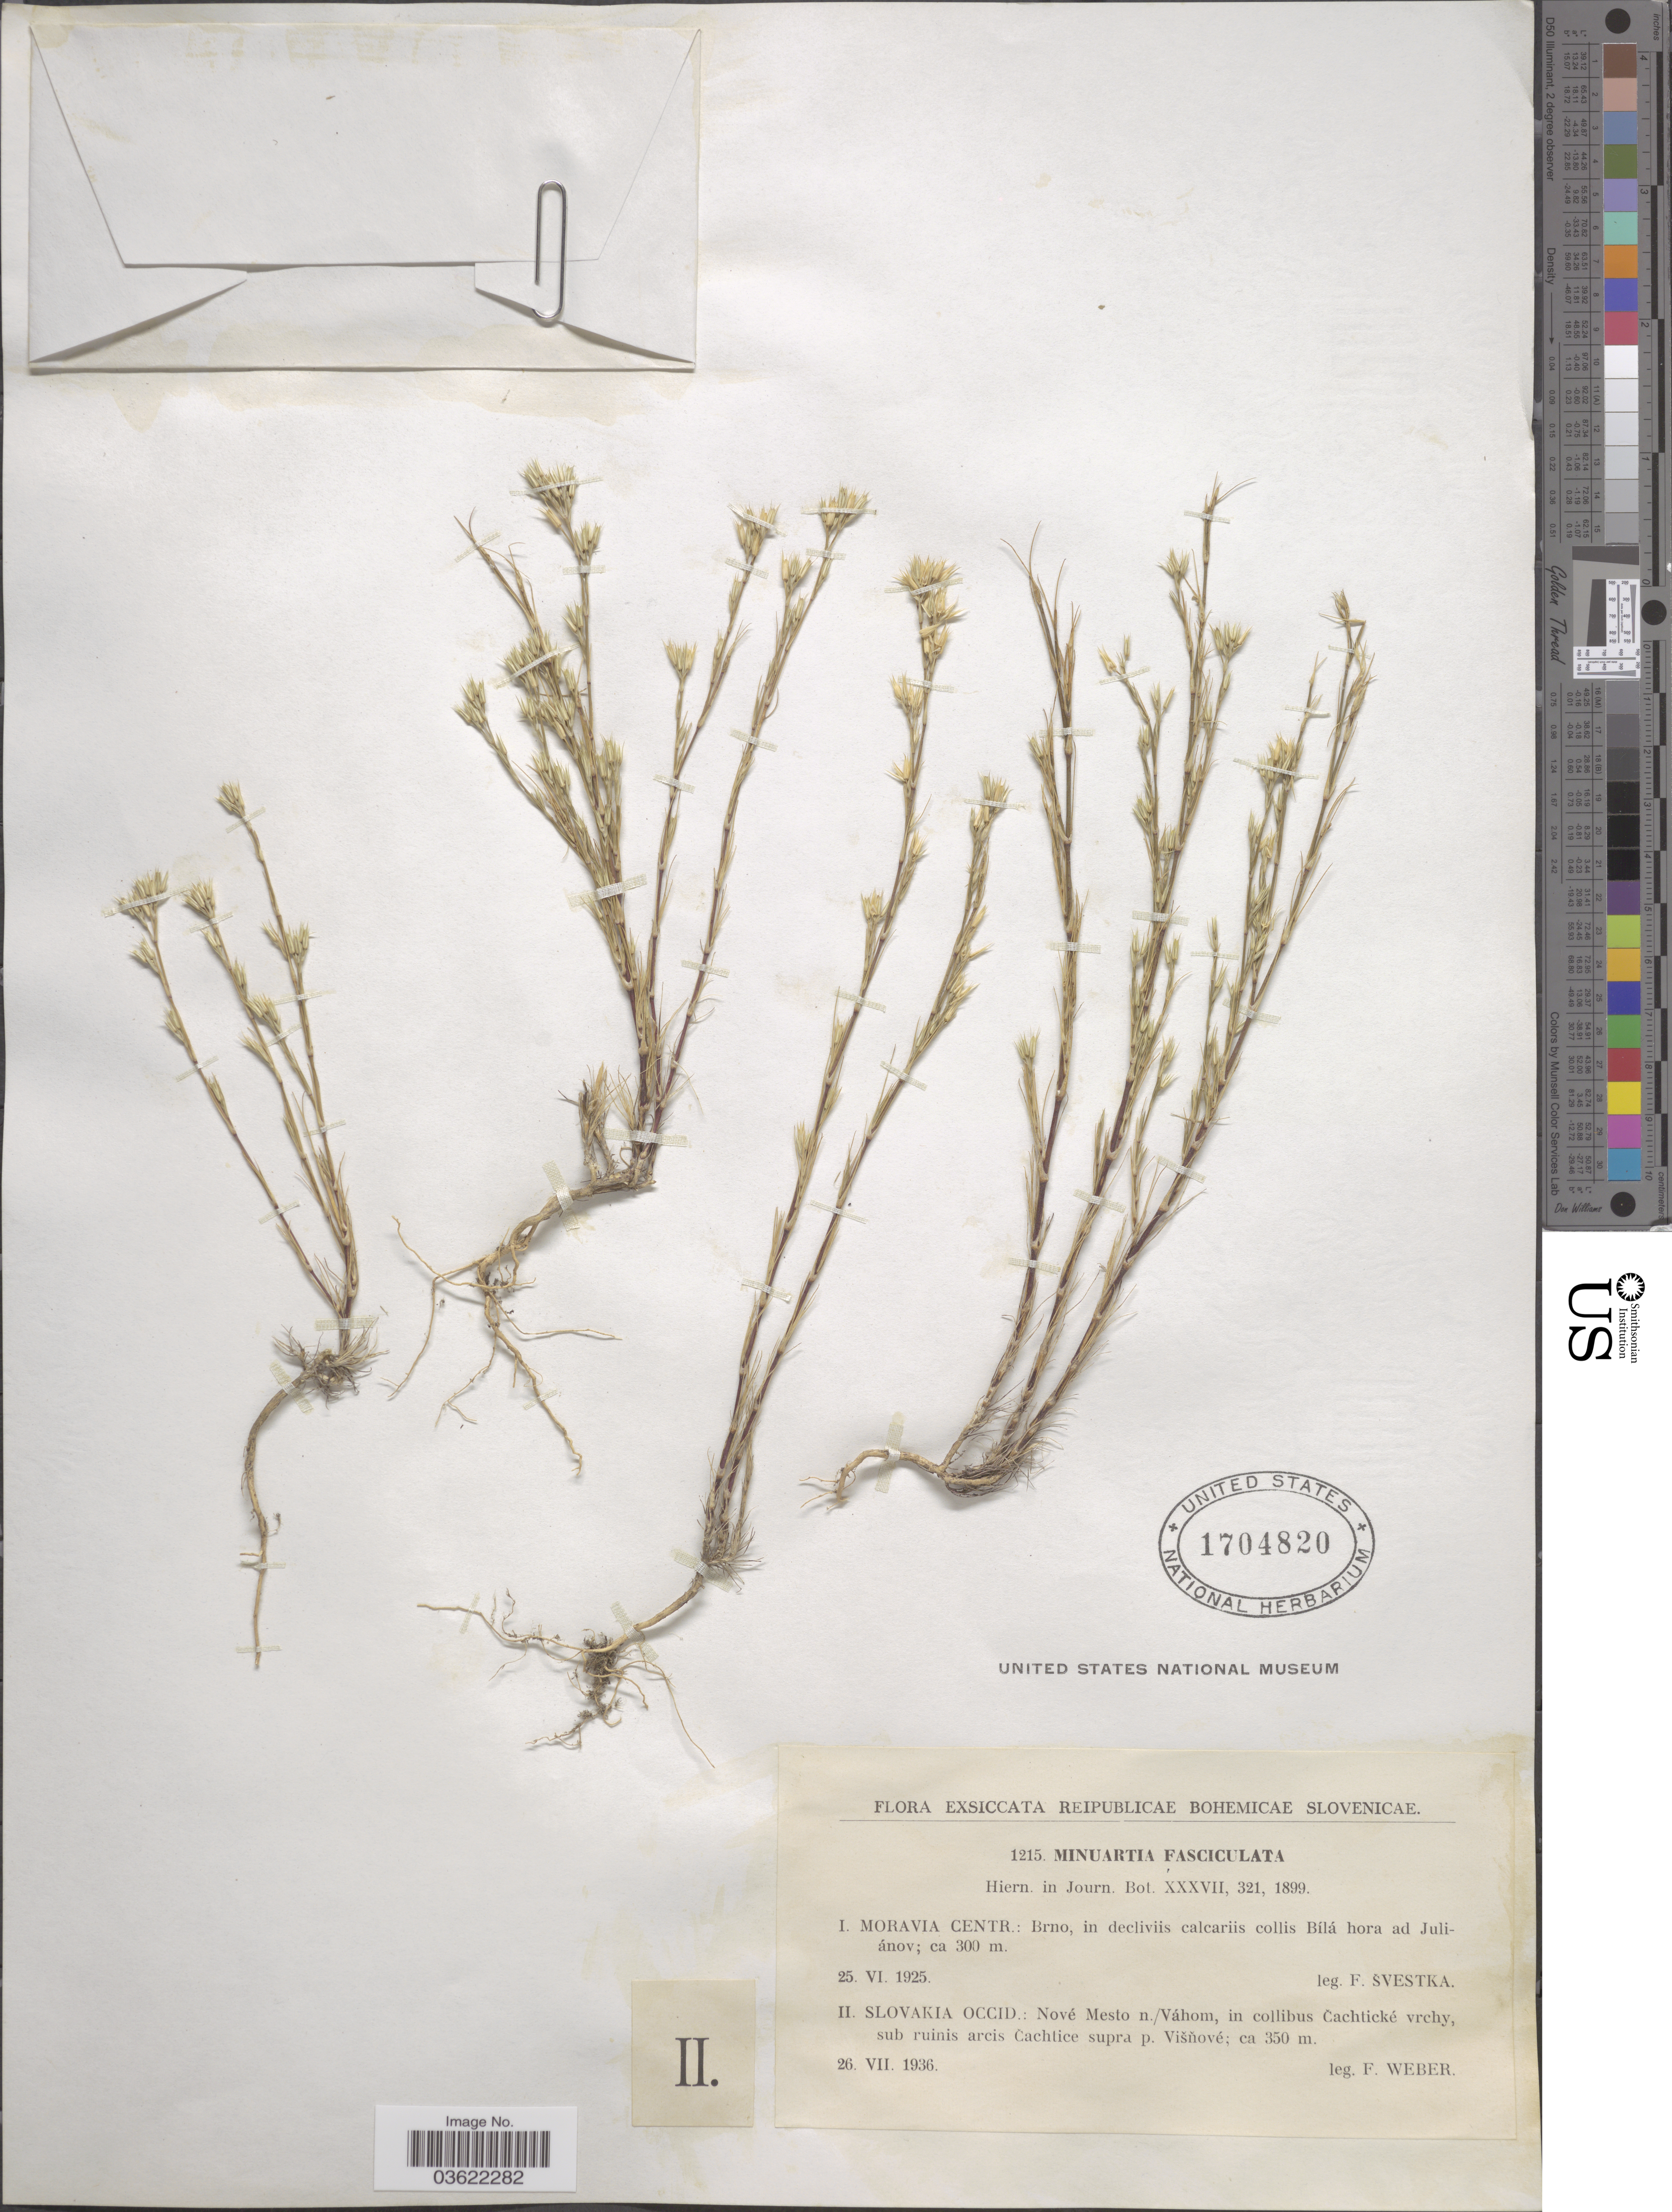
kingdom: Plantae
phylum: Tracheophyta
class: Magnoliopsida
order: Caryophyllales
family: Caryophyllaceae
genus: Arenaria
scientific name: Arenaria fasciculata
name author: L.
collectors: F. Weber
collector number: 1215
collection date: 1936-07-26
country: Czechia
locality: Reipublicae Bohemicae Slovenicae. Slovakia Occid.: Nové Mesto n./Váhom, in collibus Cachtické vrchy, sub ruinis arcis Cachtice supra p. Višňové.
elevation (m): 350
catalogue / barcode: US 1704820